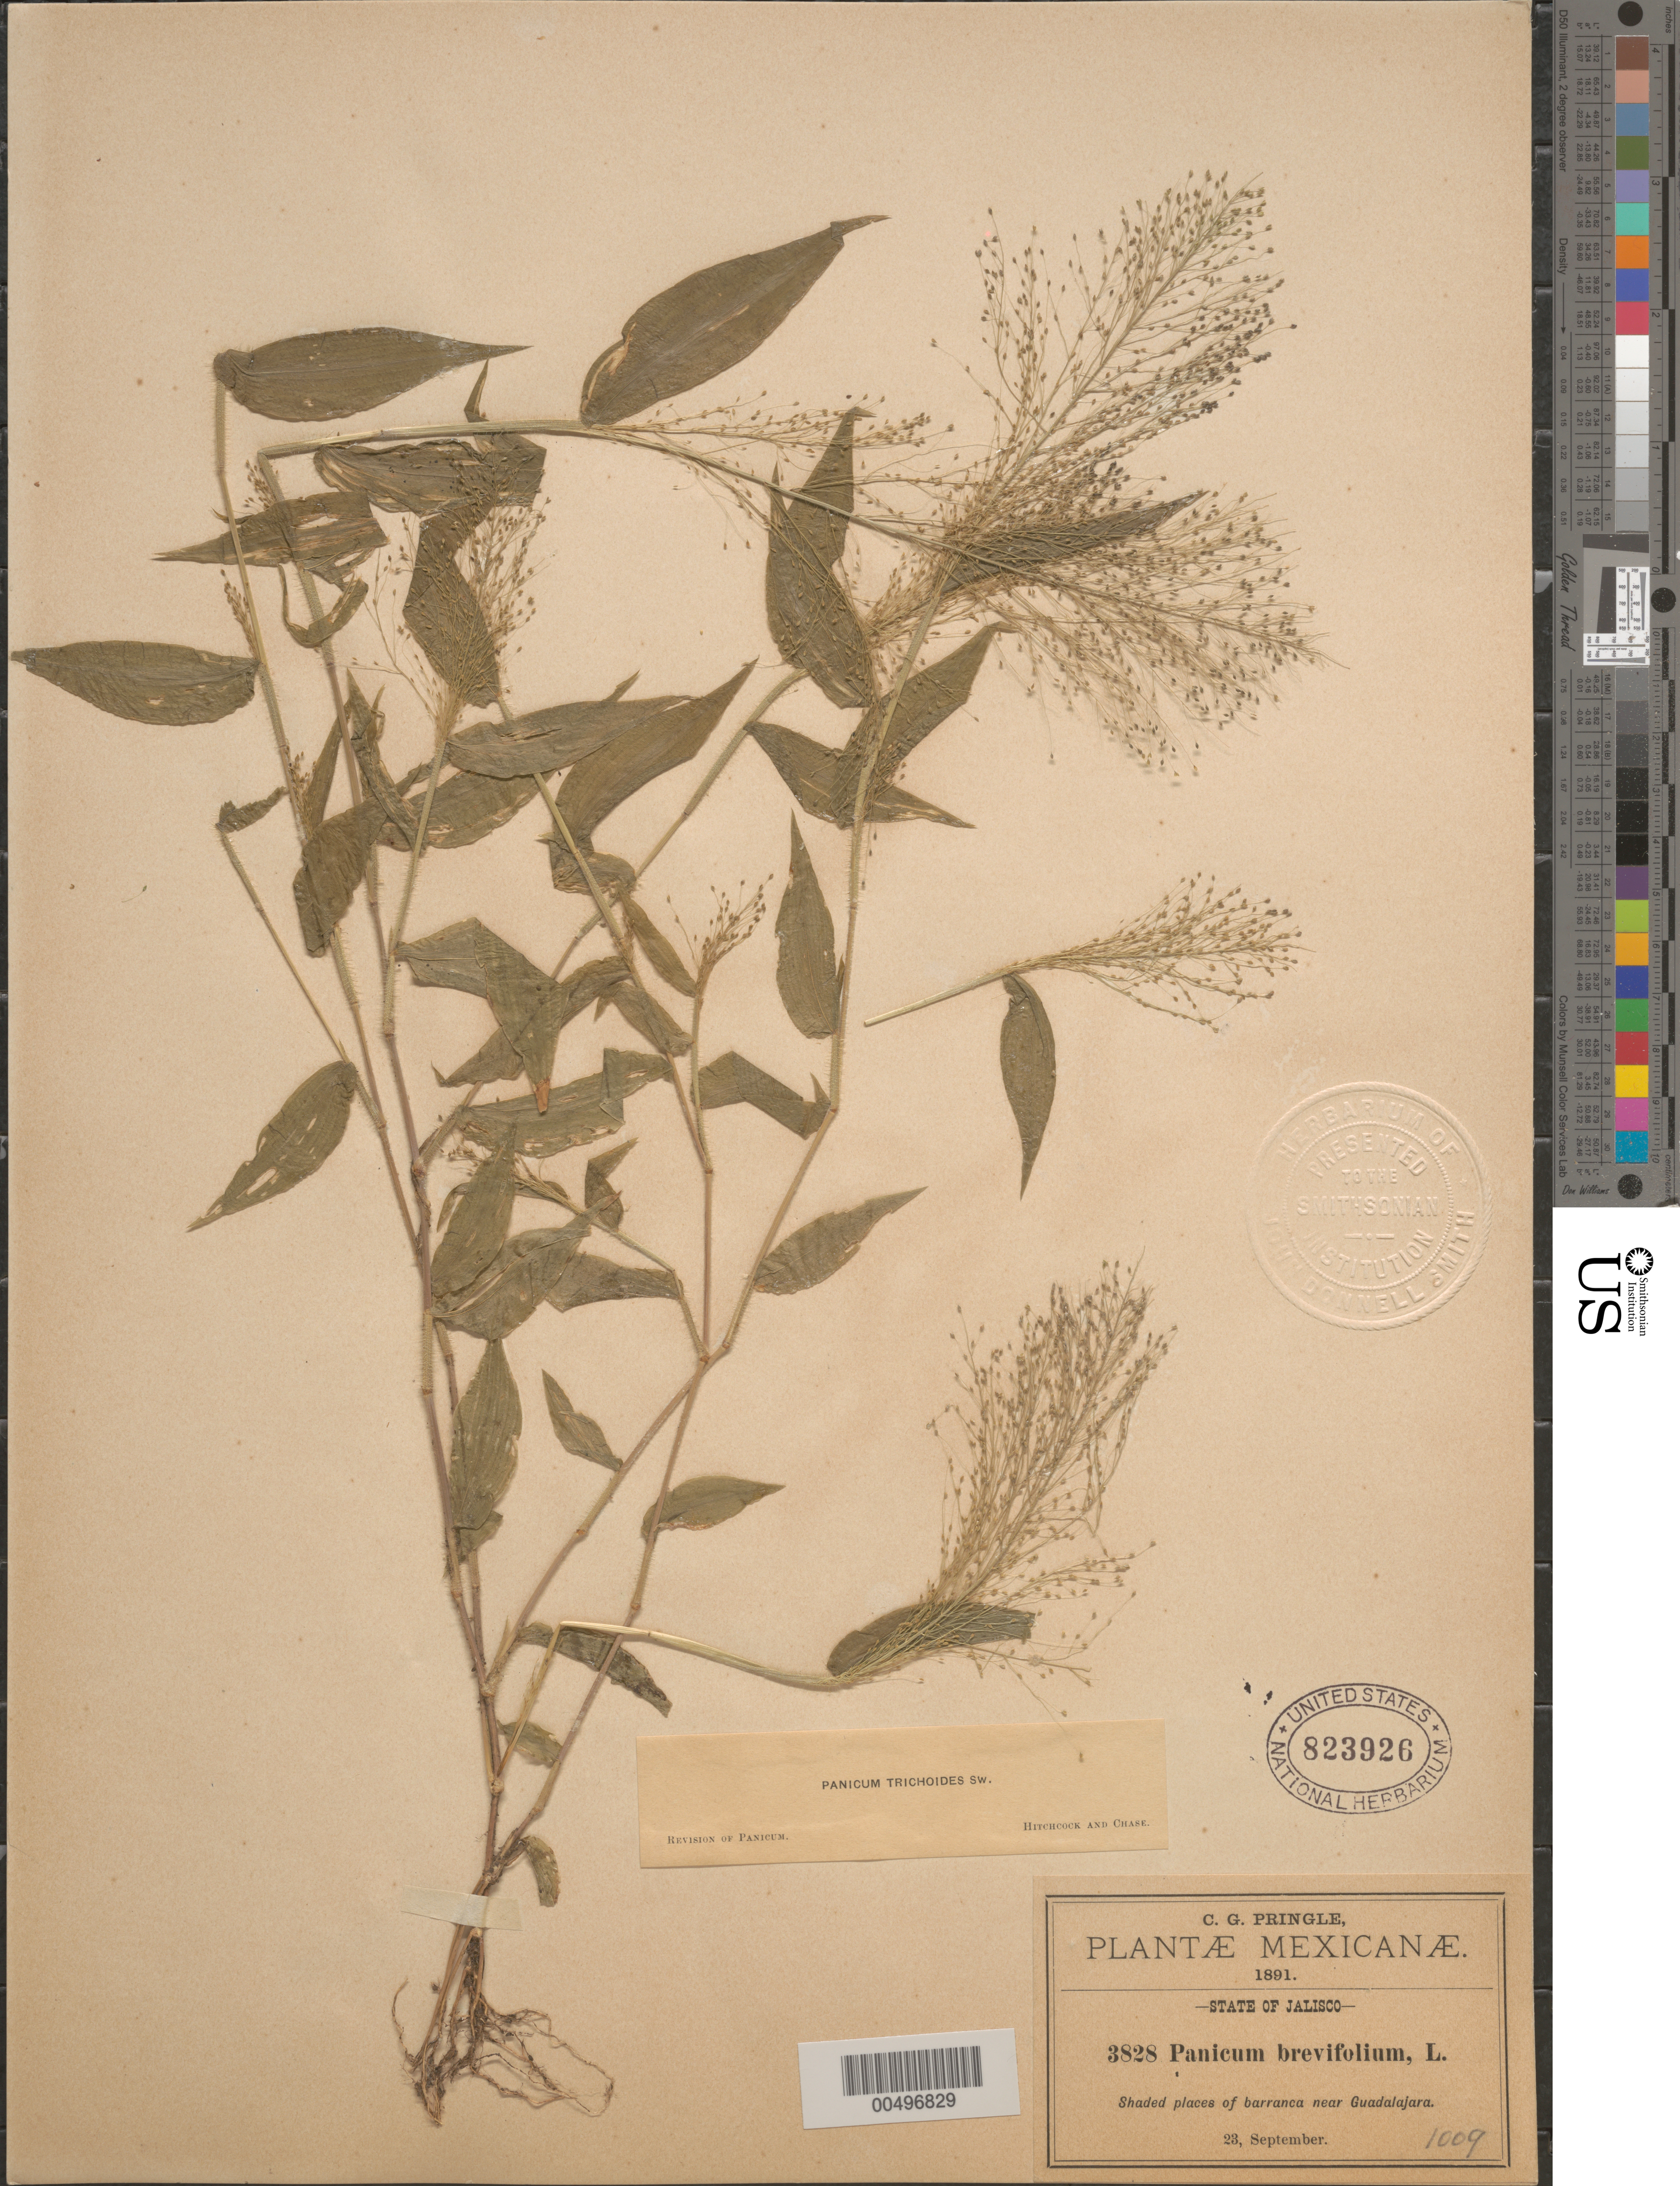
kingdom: Plantae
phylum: Tracheophyta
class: Liliopsida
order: Poales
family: Poaceae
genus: Panicum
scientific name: Panicum trichoides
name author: Sw.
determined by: Hitchcock, A. S.; Chase, [M.] A.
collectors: C. G. Pringle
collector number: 3828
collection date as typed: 23 Sep 1891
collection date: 1891-09-23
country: Mexico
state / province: Jalisco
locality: Barranca near Guadalajara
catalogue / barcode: US 823926